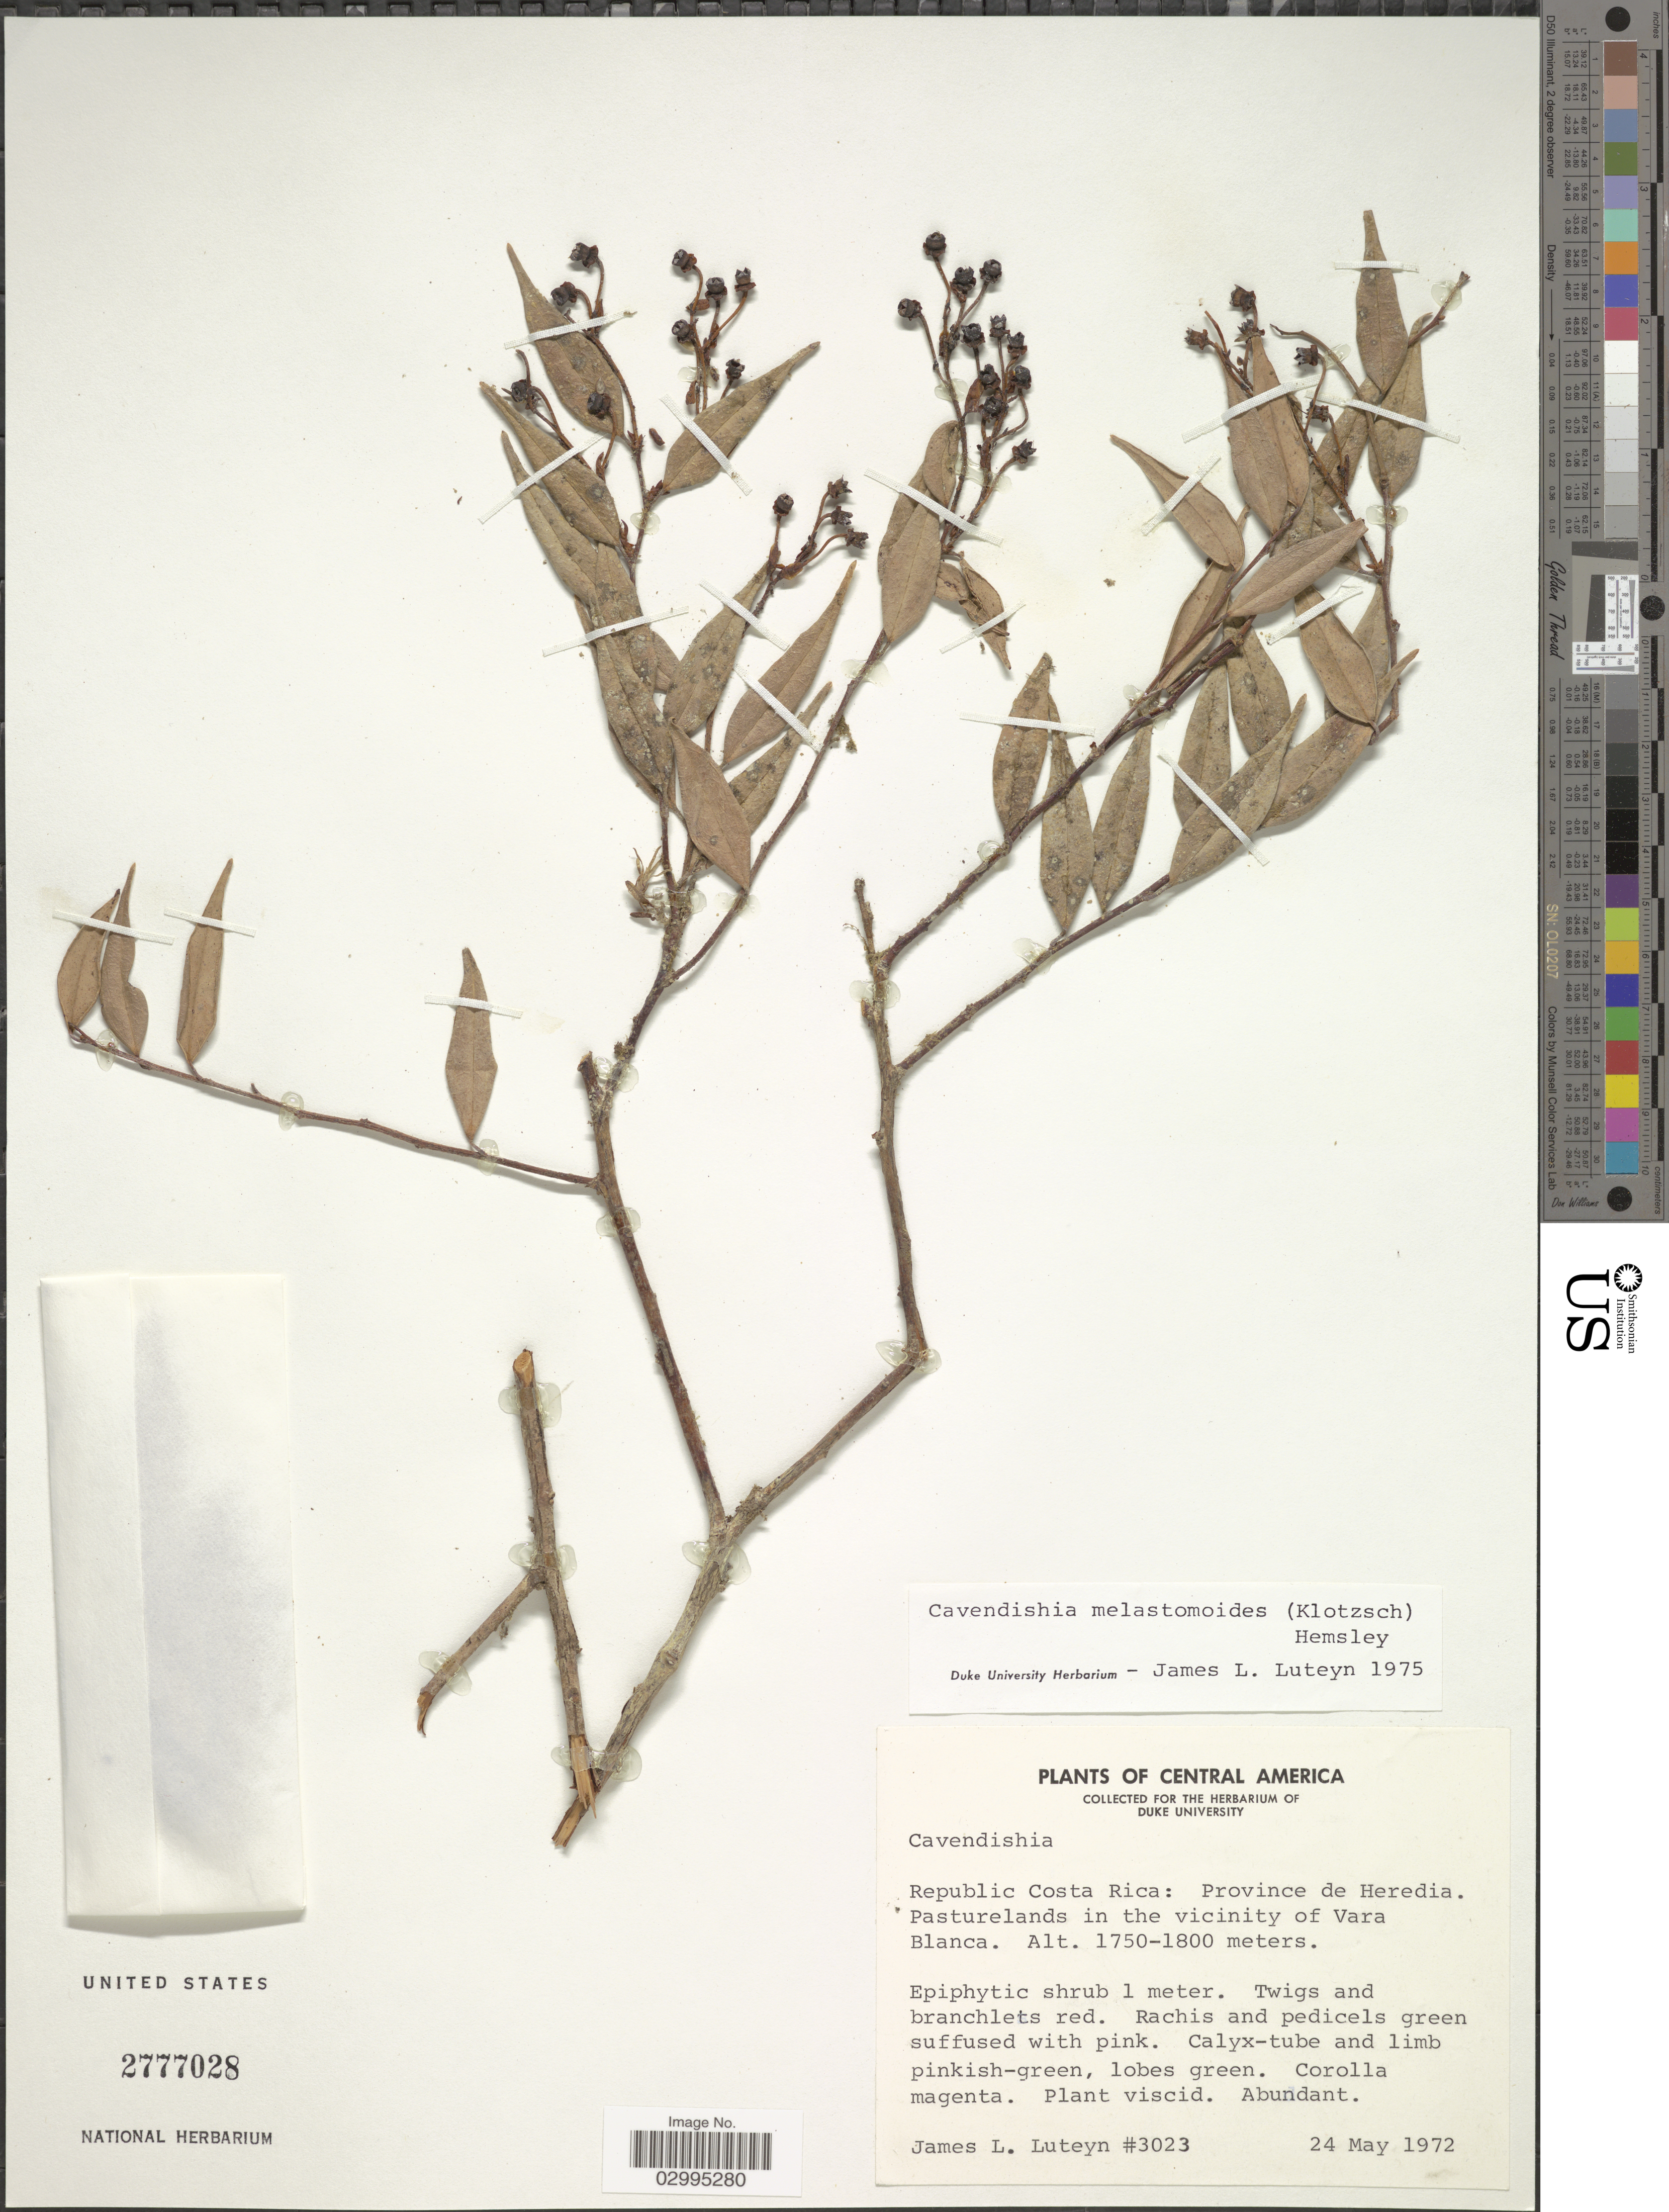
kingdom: Plantae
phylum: Tracheophyta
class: Magnoliopsida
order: Ericales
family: Ericaceae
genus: Cavendishia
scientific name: Cavendishia melastomoides var. melastomoides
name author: (Klotzsch) Hemsl.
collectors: J. L. Luteyn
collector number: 3023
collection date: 1972-05-24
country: Costa Rica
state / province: Heredia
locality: Pasturelands in the vicinity of Vara Blanca.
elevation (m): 1750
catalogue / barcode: US 2777028